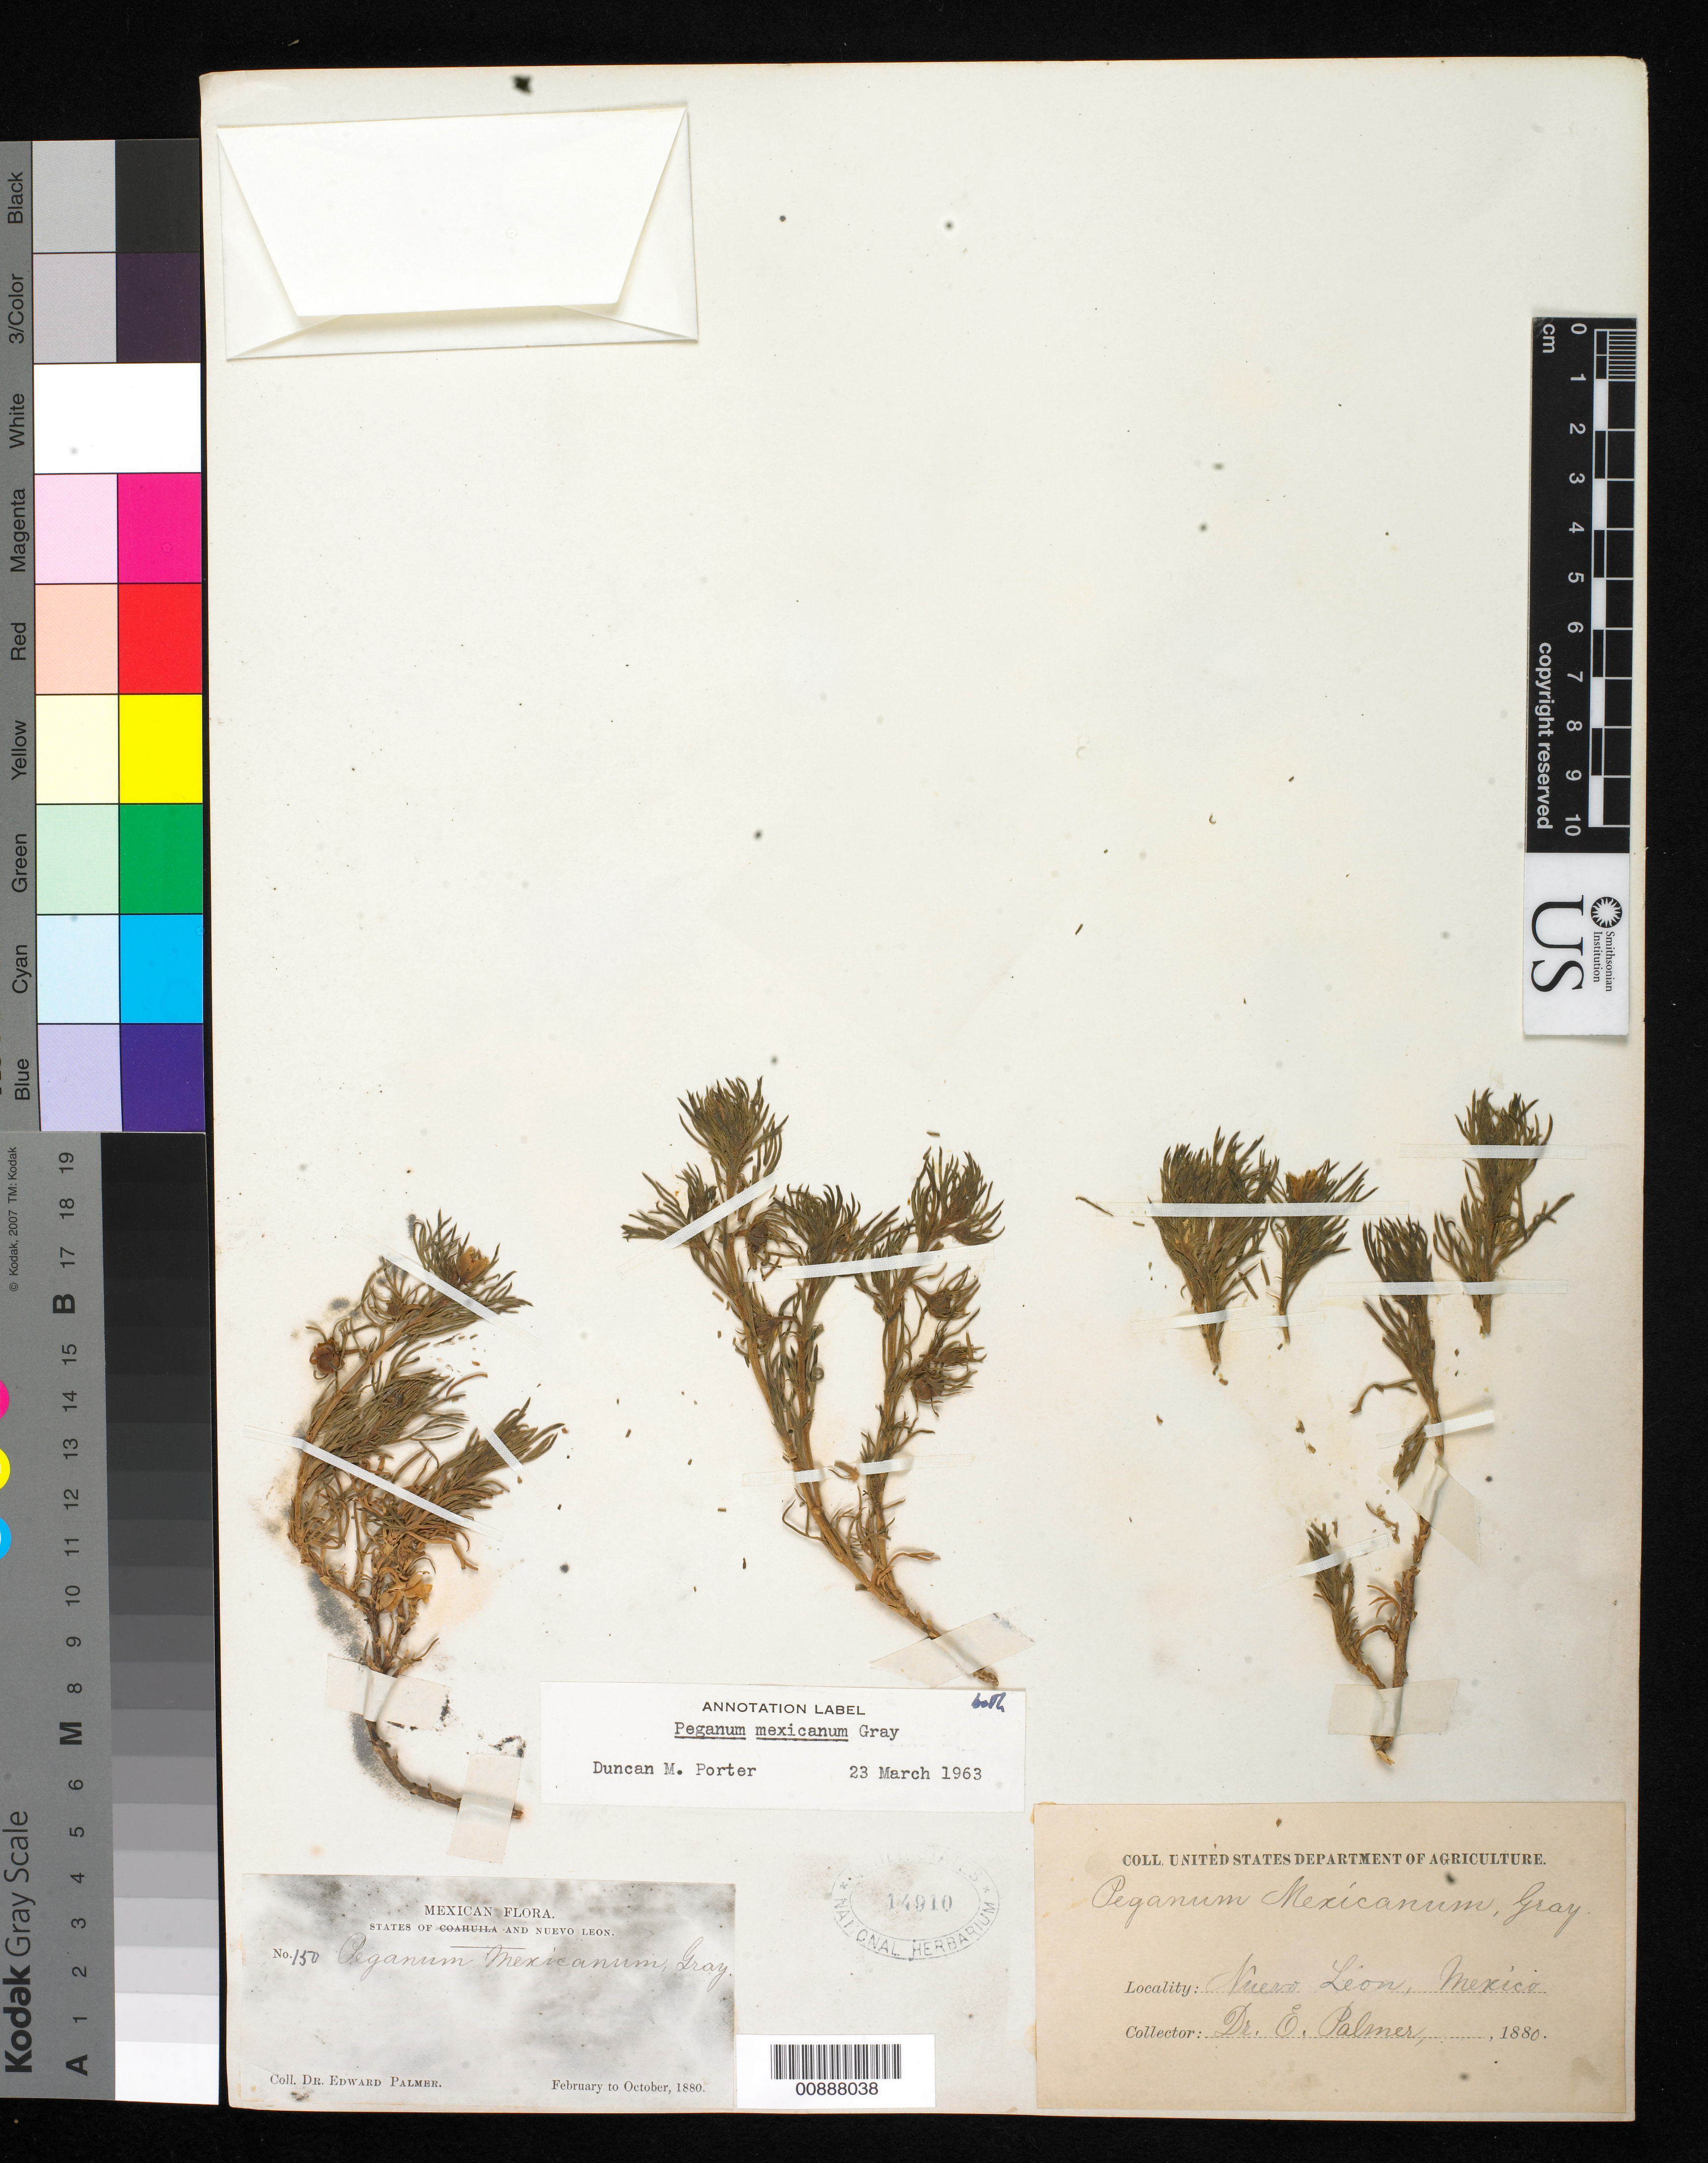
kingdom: Plantae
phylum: Tracheophyta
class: Magnoliopsida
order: Sapindales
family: Tetradiclidaceae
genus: Peganum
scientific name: Peganum mexicanum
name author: A. Gray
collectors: E. Palmer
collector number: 150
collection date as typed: Feb 1880 to -- Oct 1880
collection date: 1880-02/1880-10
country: Mexico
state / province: Nuevo León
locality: Nuevo León.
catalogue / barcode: US 14910